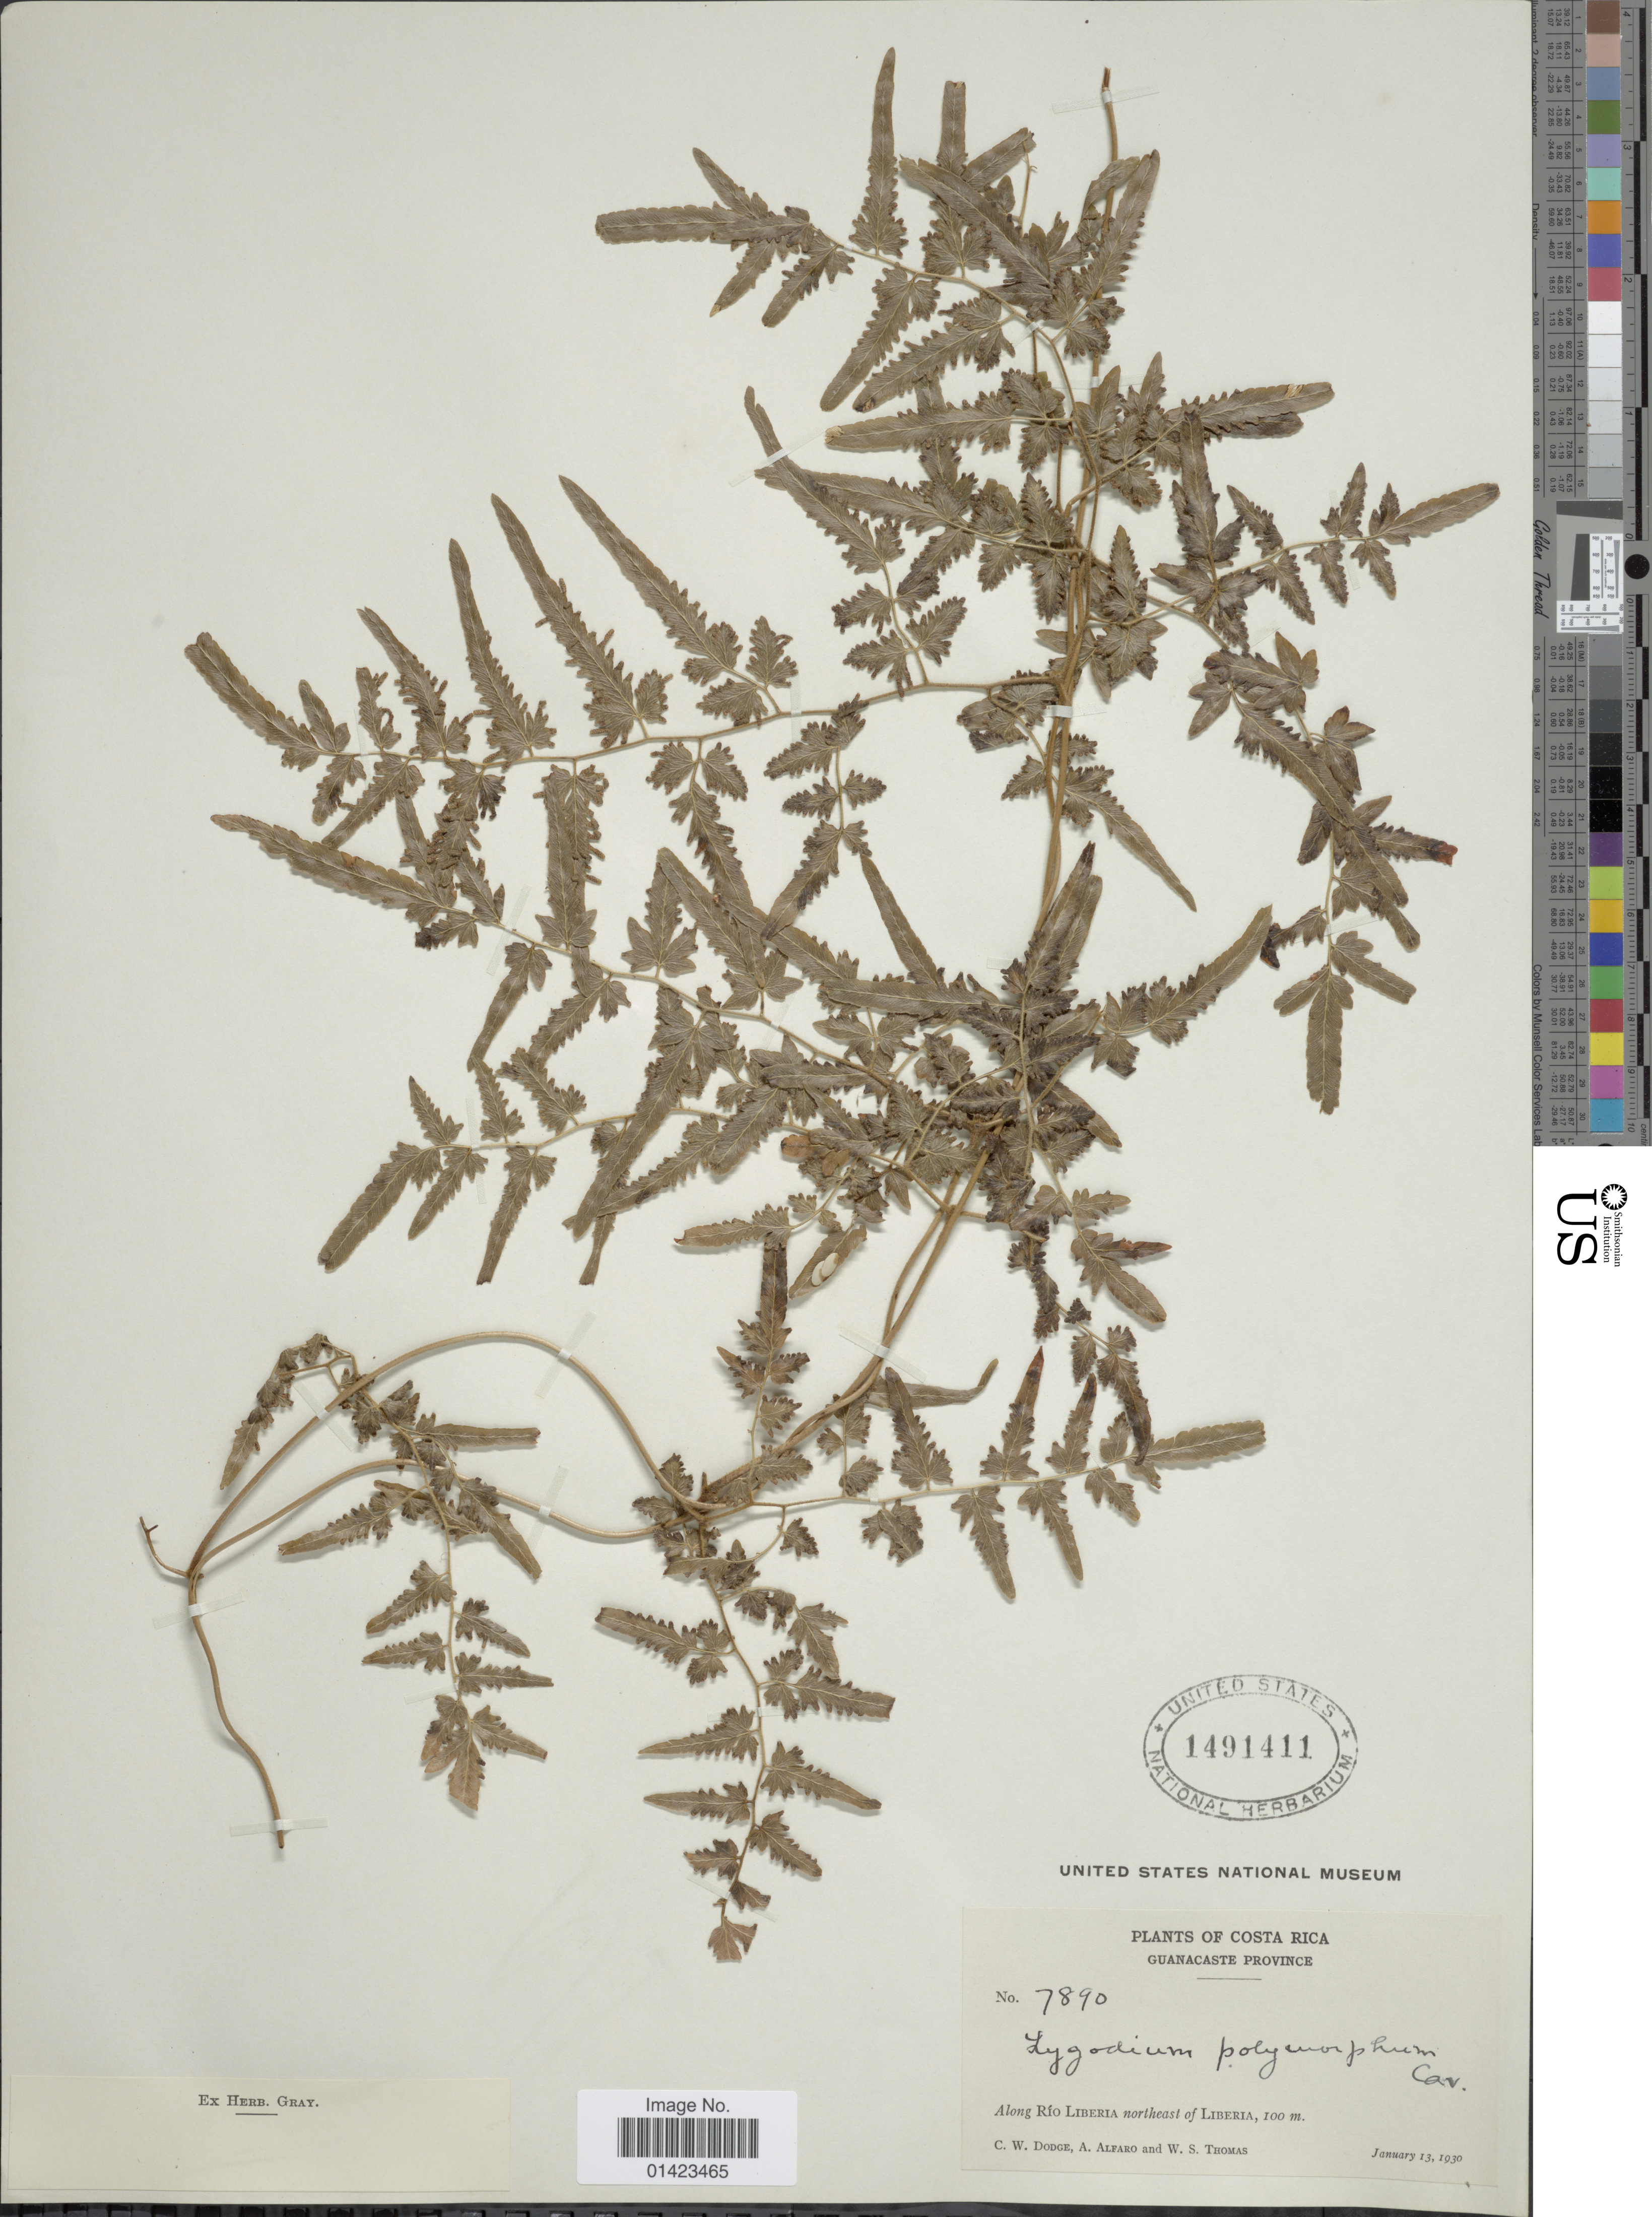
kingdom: Plantae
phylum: Tracheophyta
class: Polypodiopsida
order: Schizaeales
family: Lygodiaceae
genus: Lygodium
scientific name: Lygodium venustum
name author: Sw.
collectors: C. Dodge, A. Alfaro & W. S. Thomas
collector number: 7890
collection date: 1930-01-13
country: Costa Rica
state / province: Guanacaste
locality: Guanacaste province, Along Rio Liberia northeast of Liberia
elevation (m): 100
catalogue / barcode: US 1491411